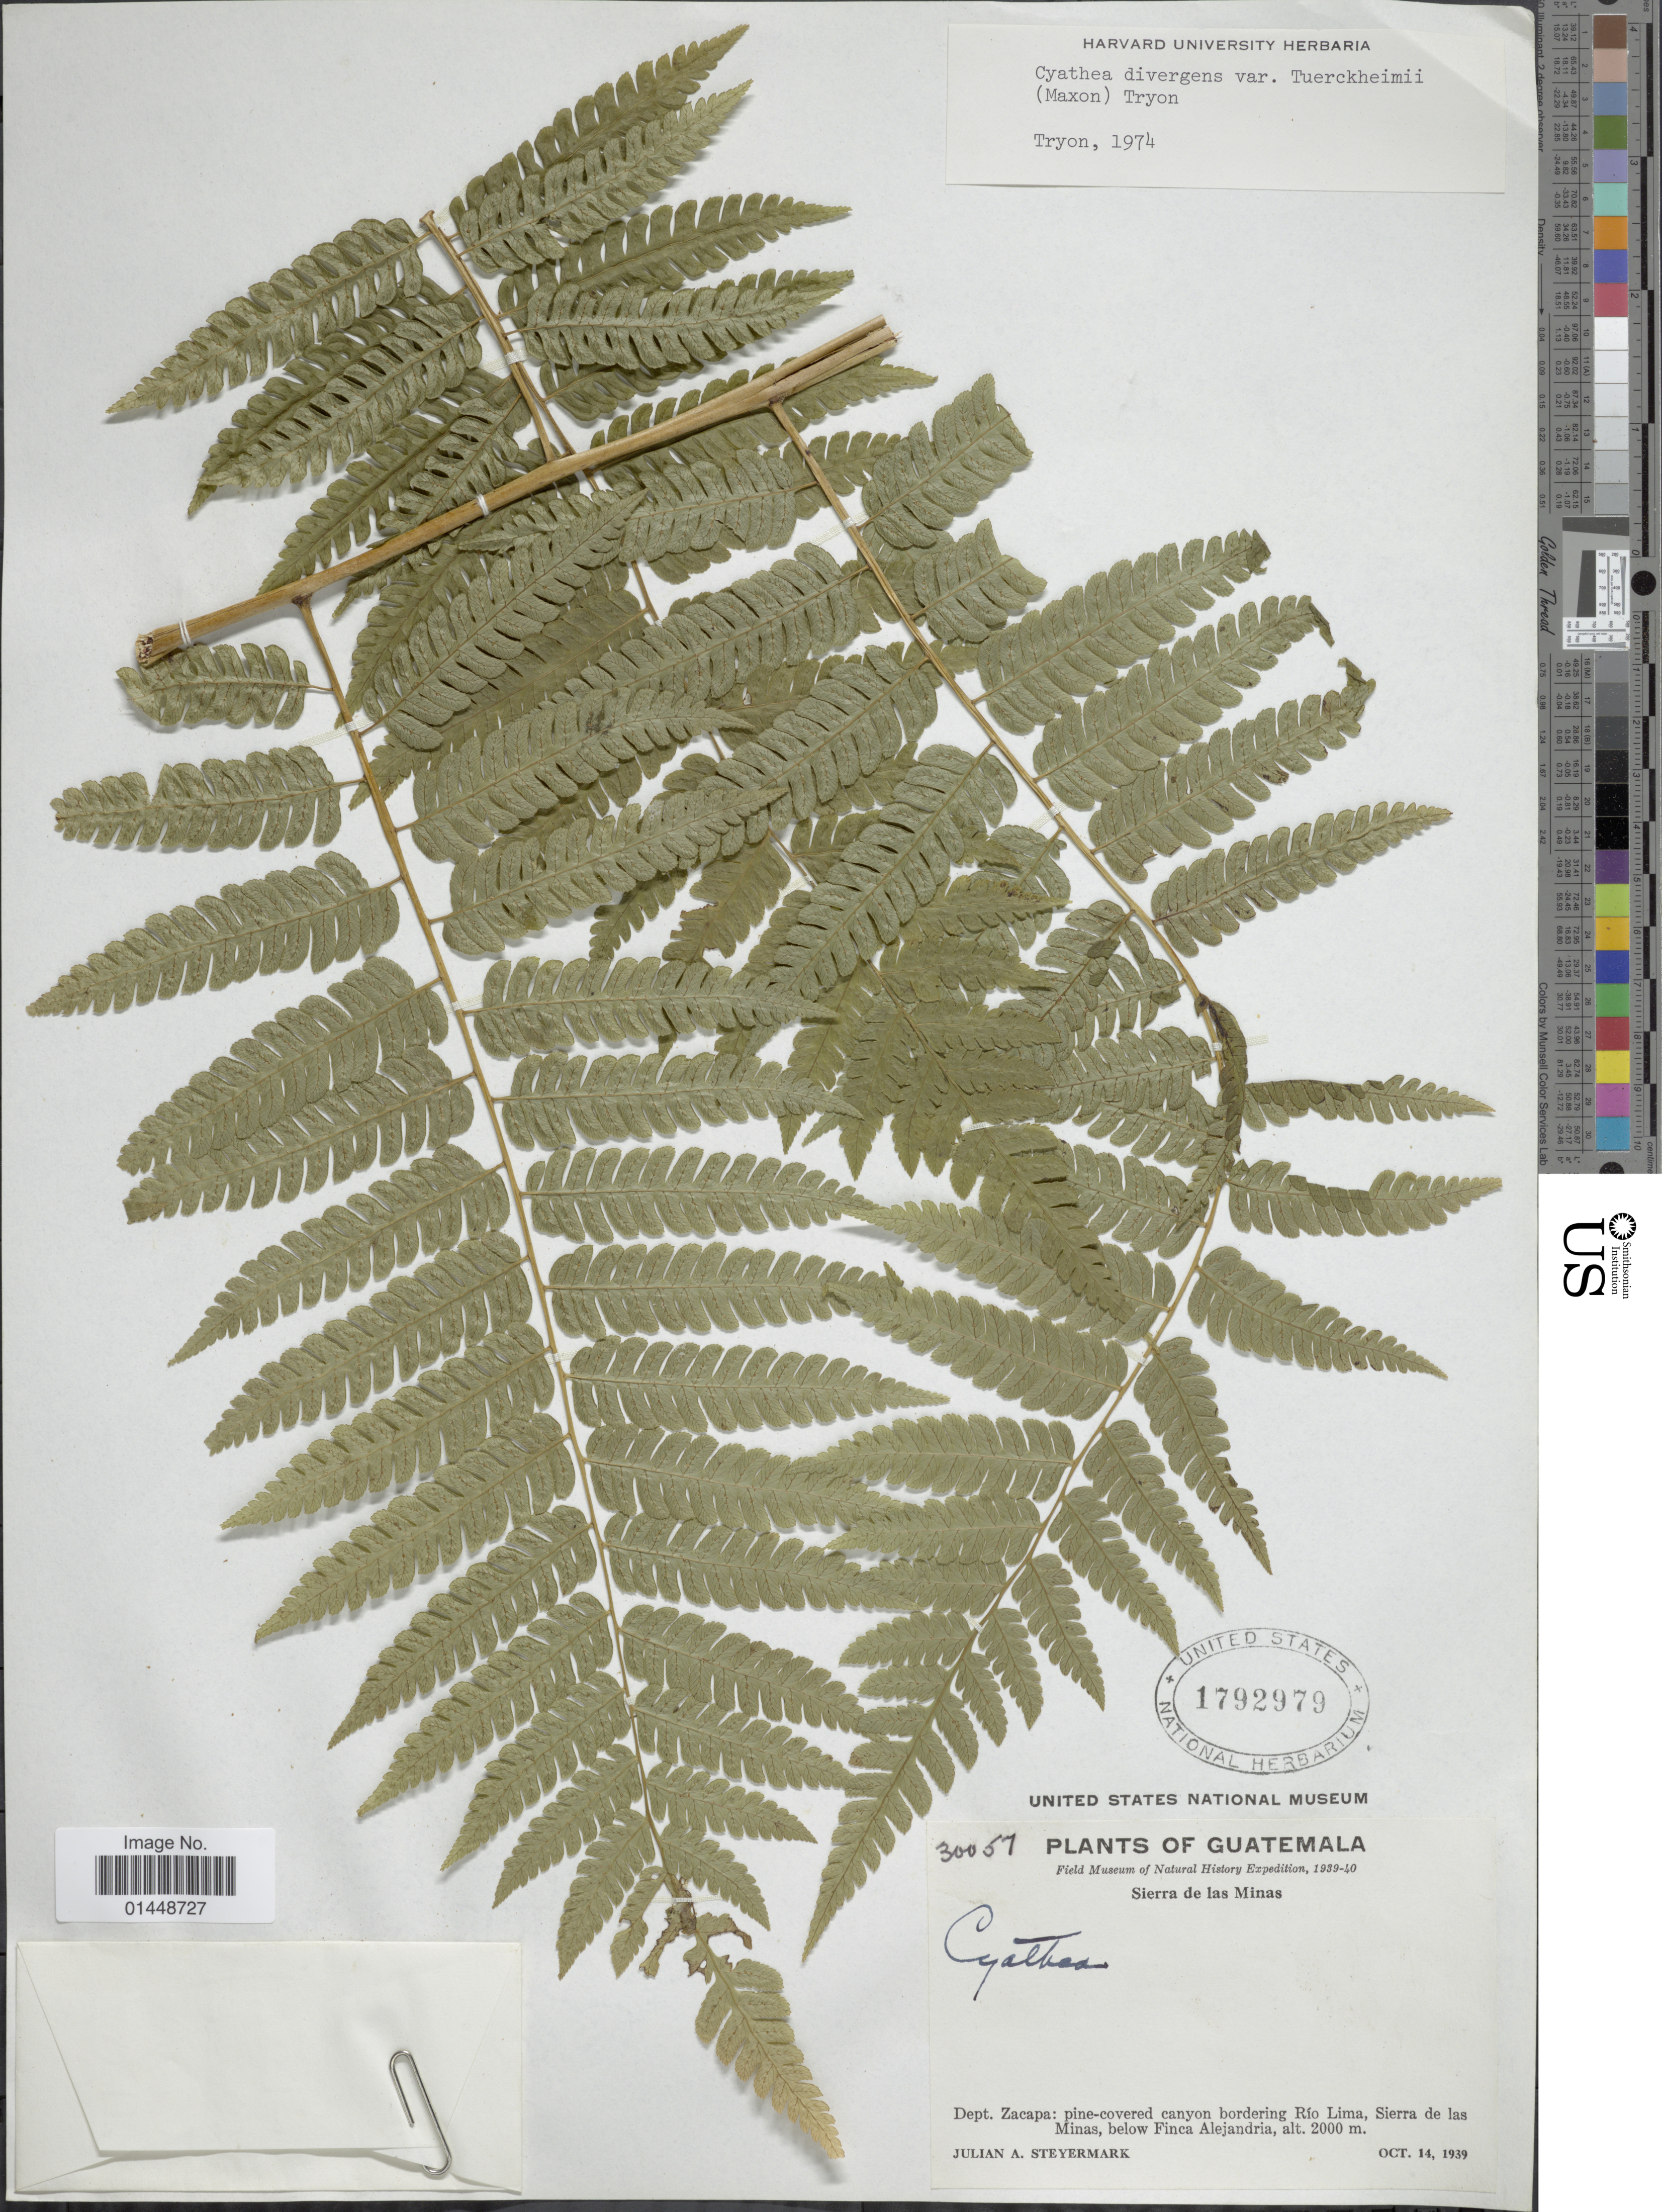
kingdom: Plantae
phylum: Tracheophyta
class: Polypodiopsida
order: Cyatheales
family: Cyatheaceae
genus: Cyathea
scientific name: Cyathea divergens var. tuerckheimii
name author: (Maxon) R.M. Tryon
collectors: P. C. Standley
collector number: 30057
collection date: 1939-10-14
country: Guatemala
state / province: Zacapa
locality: Sierra de las Minas. Dept. Zacapa: pine-covered canyon bordering Río Lima, Sierra de las Minas, below Finca Alejandria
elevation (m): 2000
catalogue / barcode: US 1792979